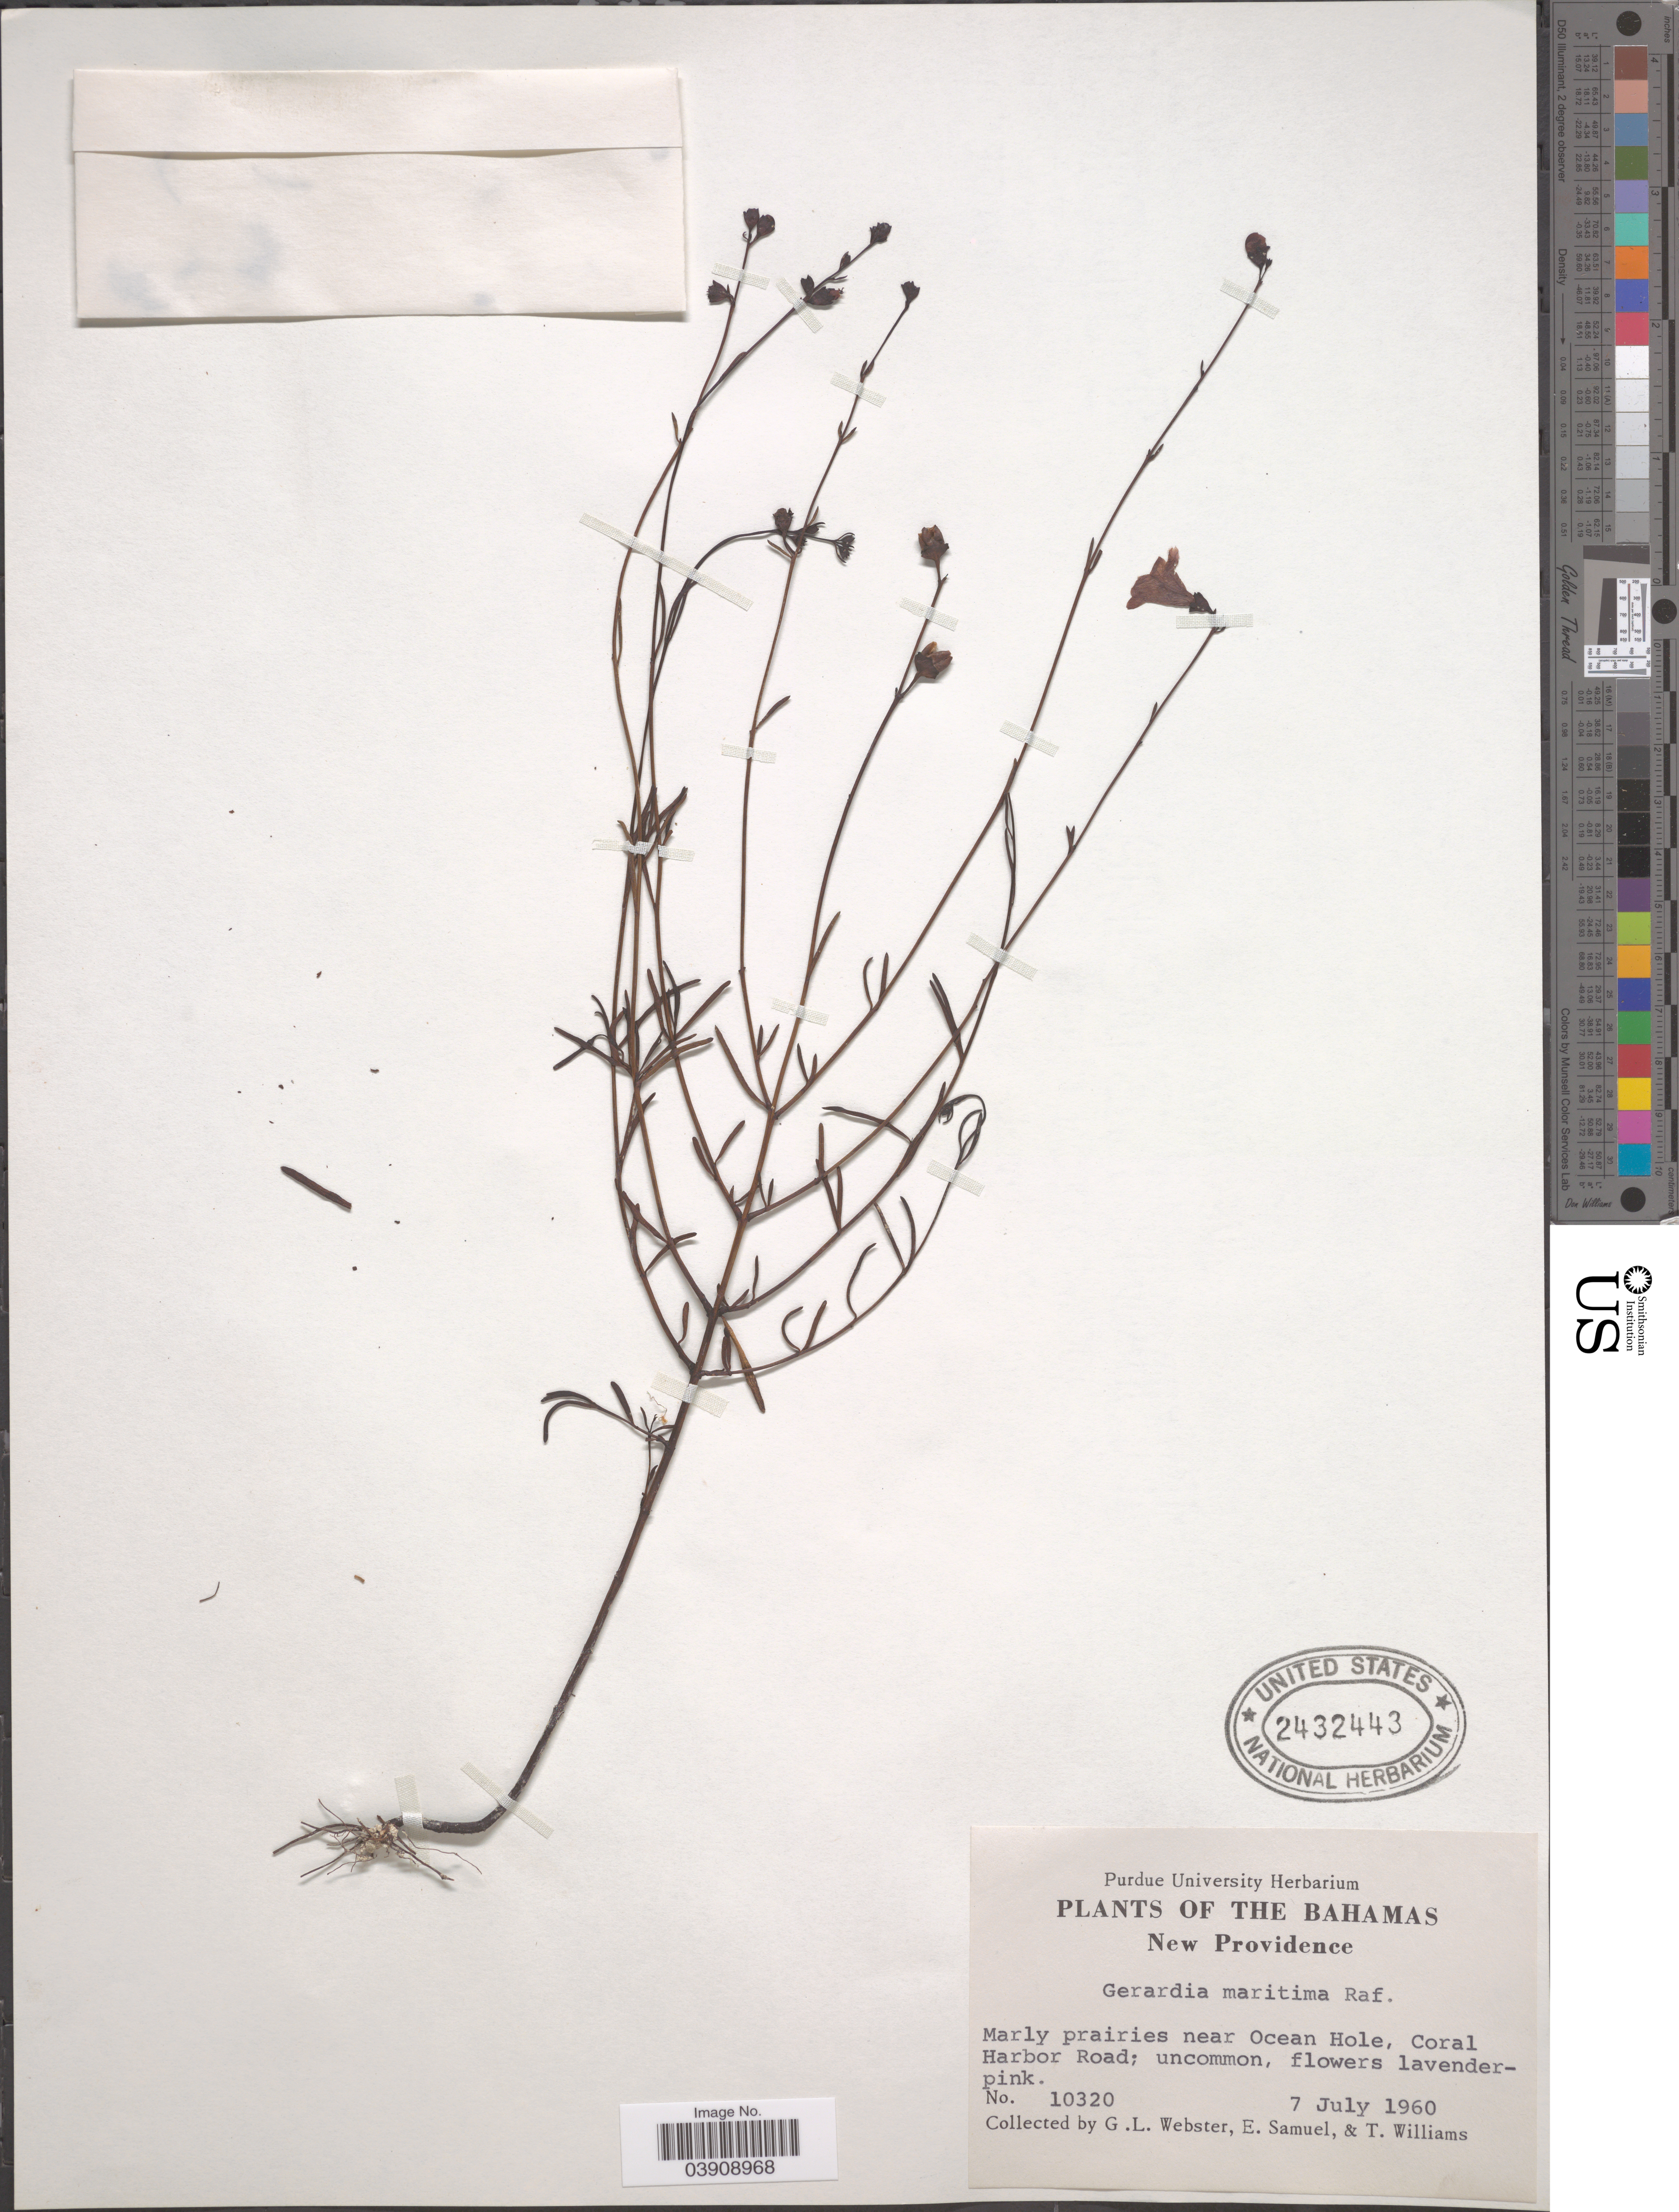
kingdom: Plantae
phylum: Tracheophyta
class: Magnoliopsida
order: Lamiales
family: Orobanchaceae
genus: Agalinis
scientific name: Agalinis maritima var. grandiflora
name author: (Benth.) Pennell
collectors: G. L. Webster, E. Samuel & T. Williams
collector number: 10320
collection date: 1960-07-07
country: Bahamas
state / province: New Providence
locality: Marly prairies near Ocean Hole, Coral Harbor Road.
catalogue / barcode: US 2432443